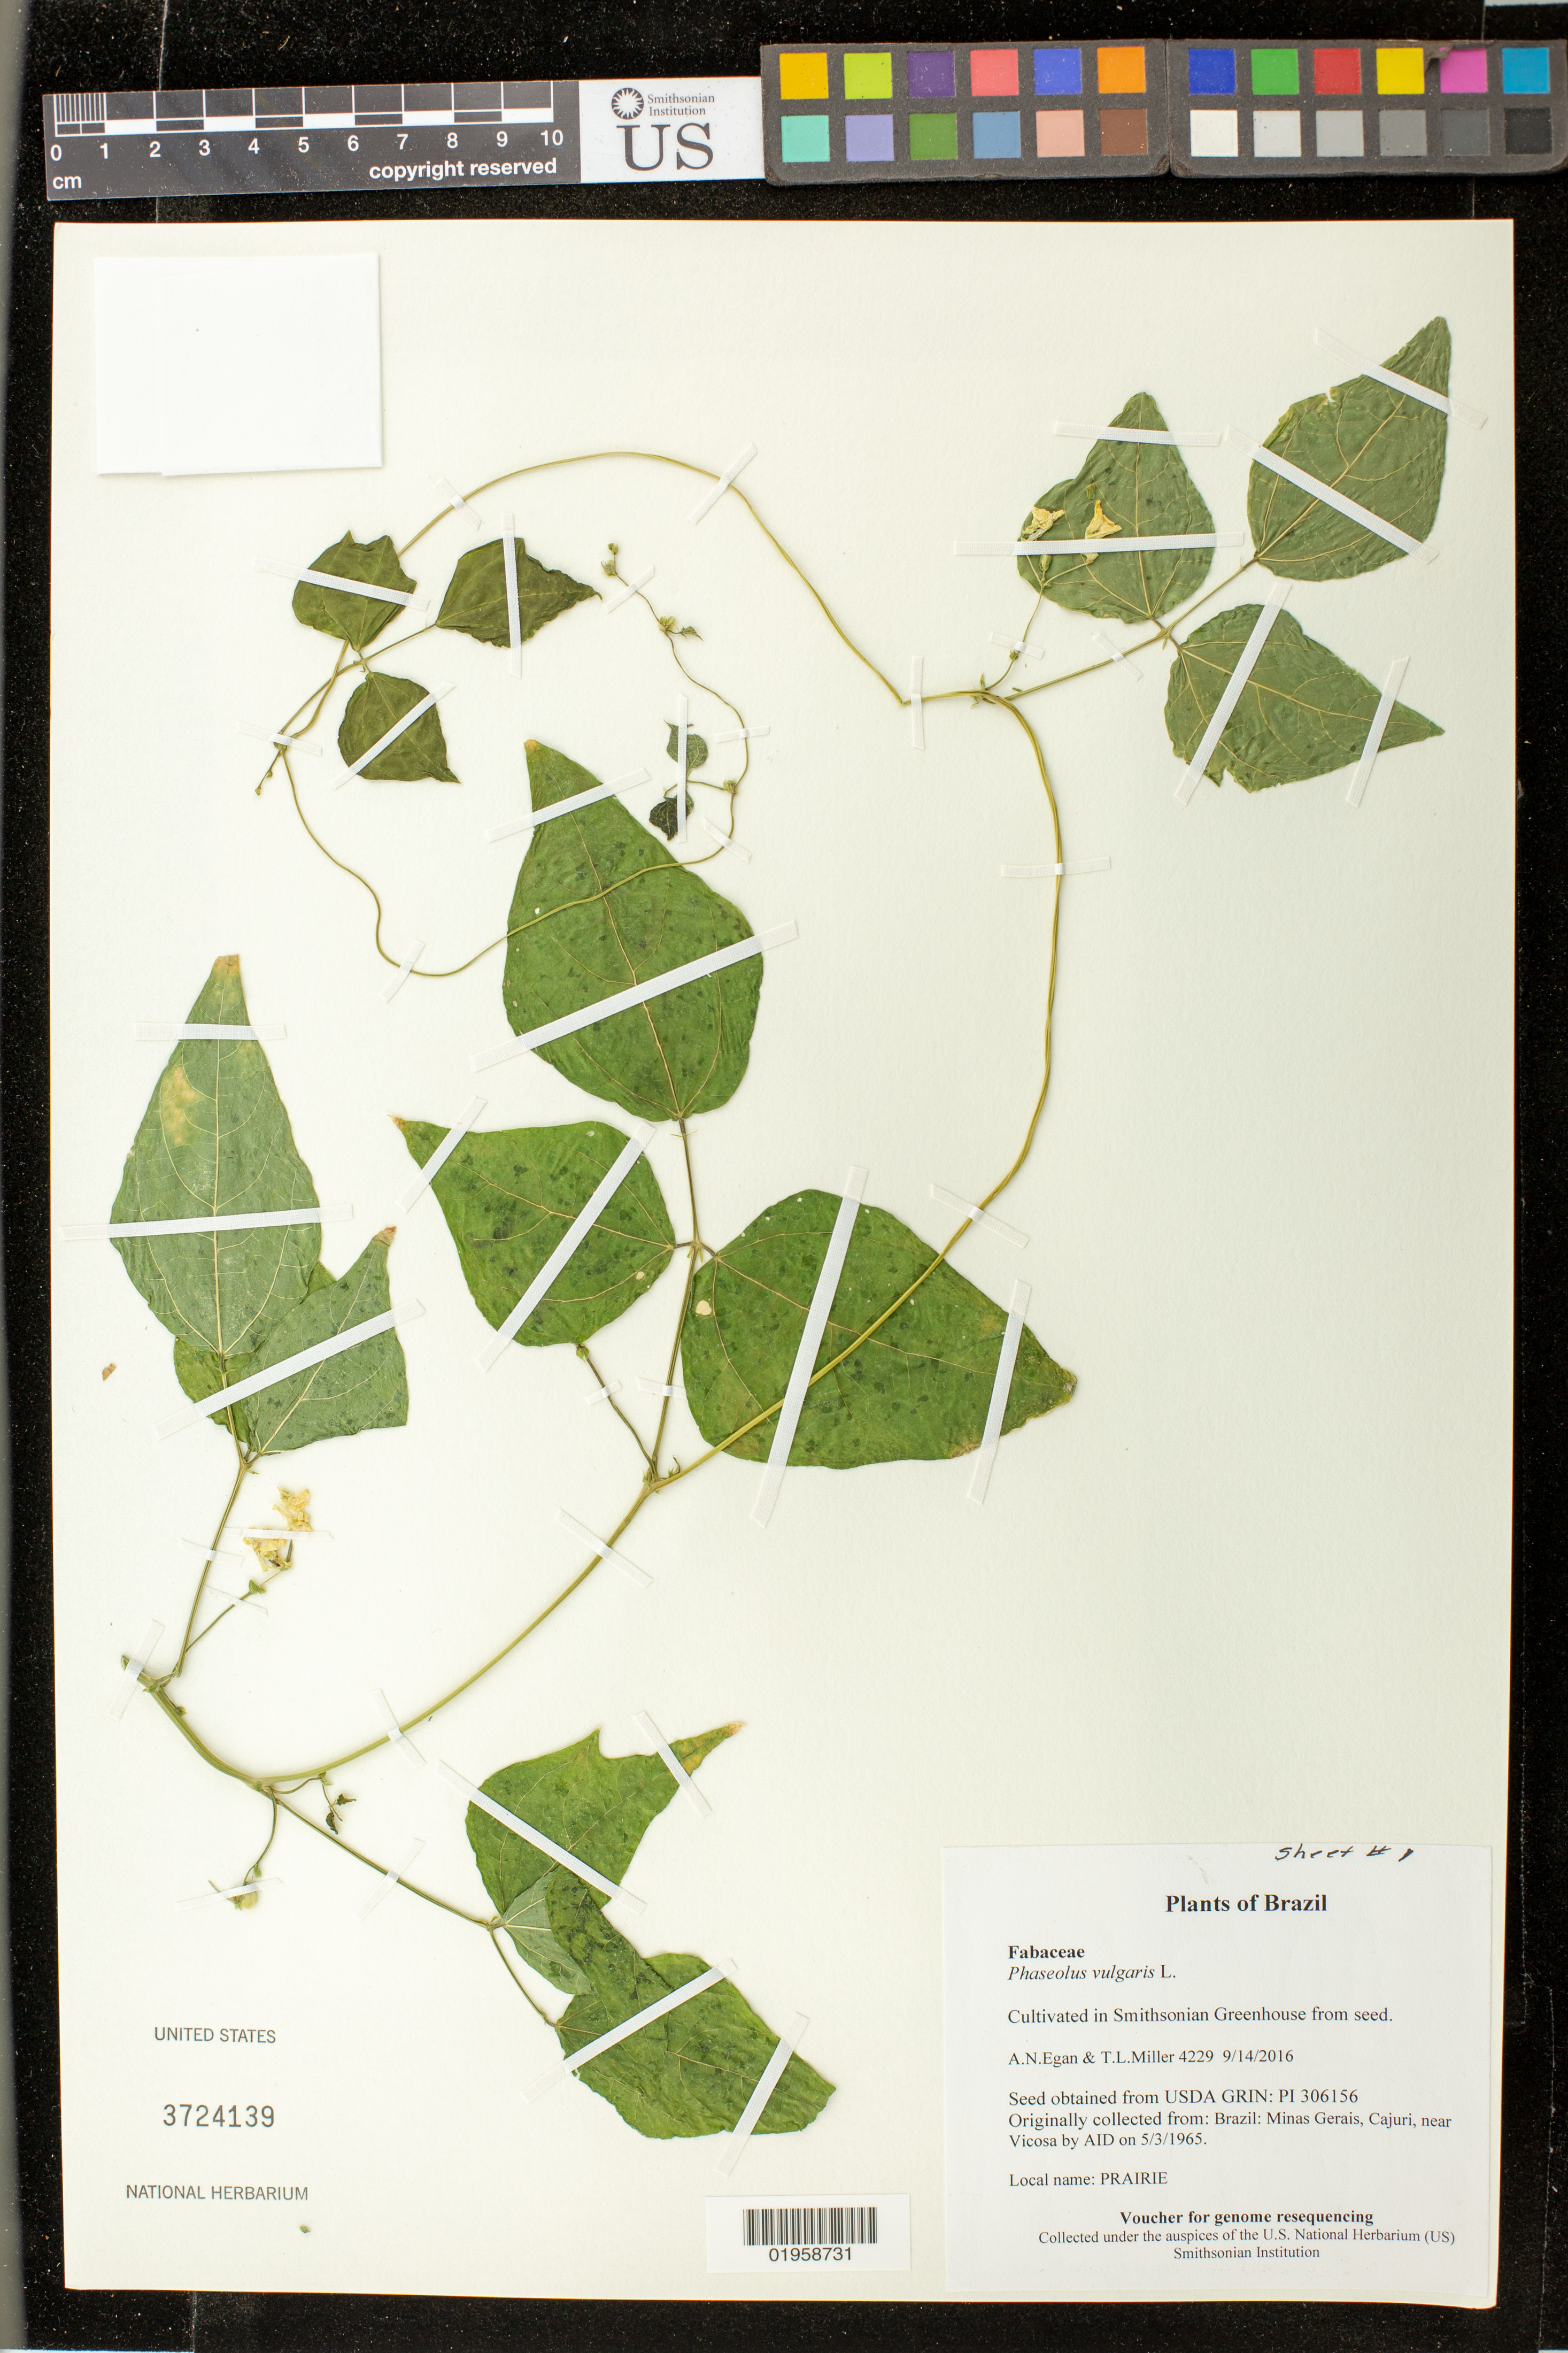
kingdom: Plantae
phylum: Tracheophyta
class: Magnoliopsida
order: Fabales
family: Fabaceae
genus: Phaseolus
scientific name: Phaseolus vulgaris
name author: L.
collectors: A. N. Egan & T. L. Miller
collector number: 4229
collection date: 2016-09-14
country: United States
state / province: Maryland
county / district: Prince George's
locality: Smithsonian's Museum Support Ctr; 4210 Suitland Pkwy., NMNH Botany Research Greenhouses. Suitland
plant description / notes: Originally collected in Brazil, Minas Gerais, Cajuri, near Vicosa on 1965-05-03. Collected by AID; Grown from seed acquired from the USDA's GRIN seed bank.; Prairie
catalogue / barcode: US 3724139